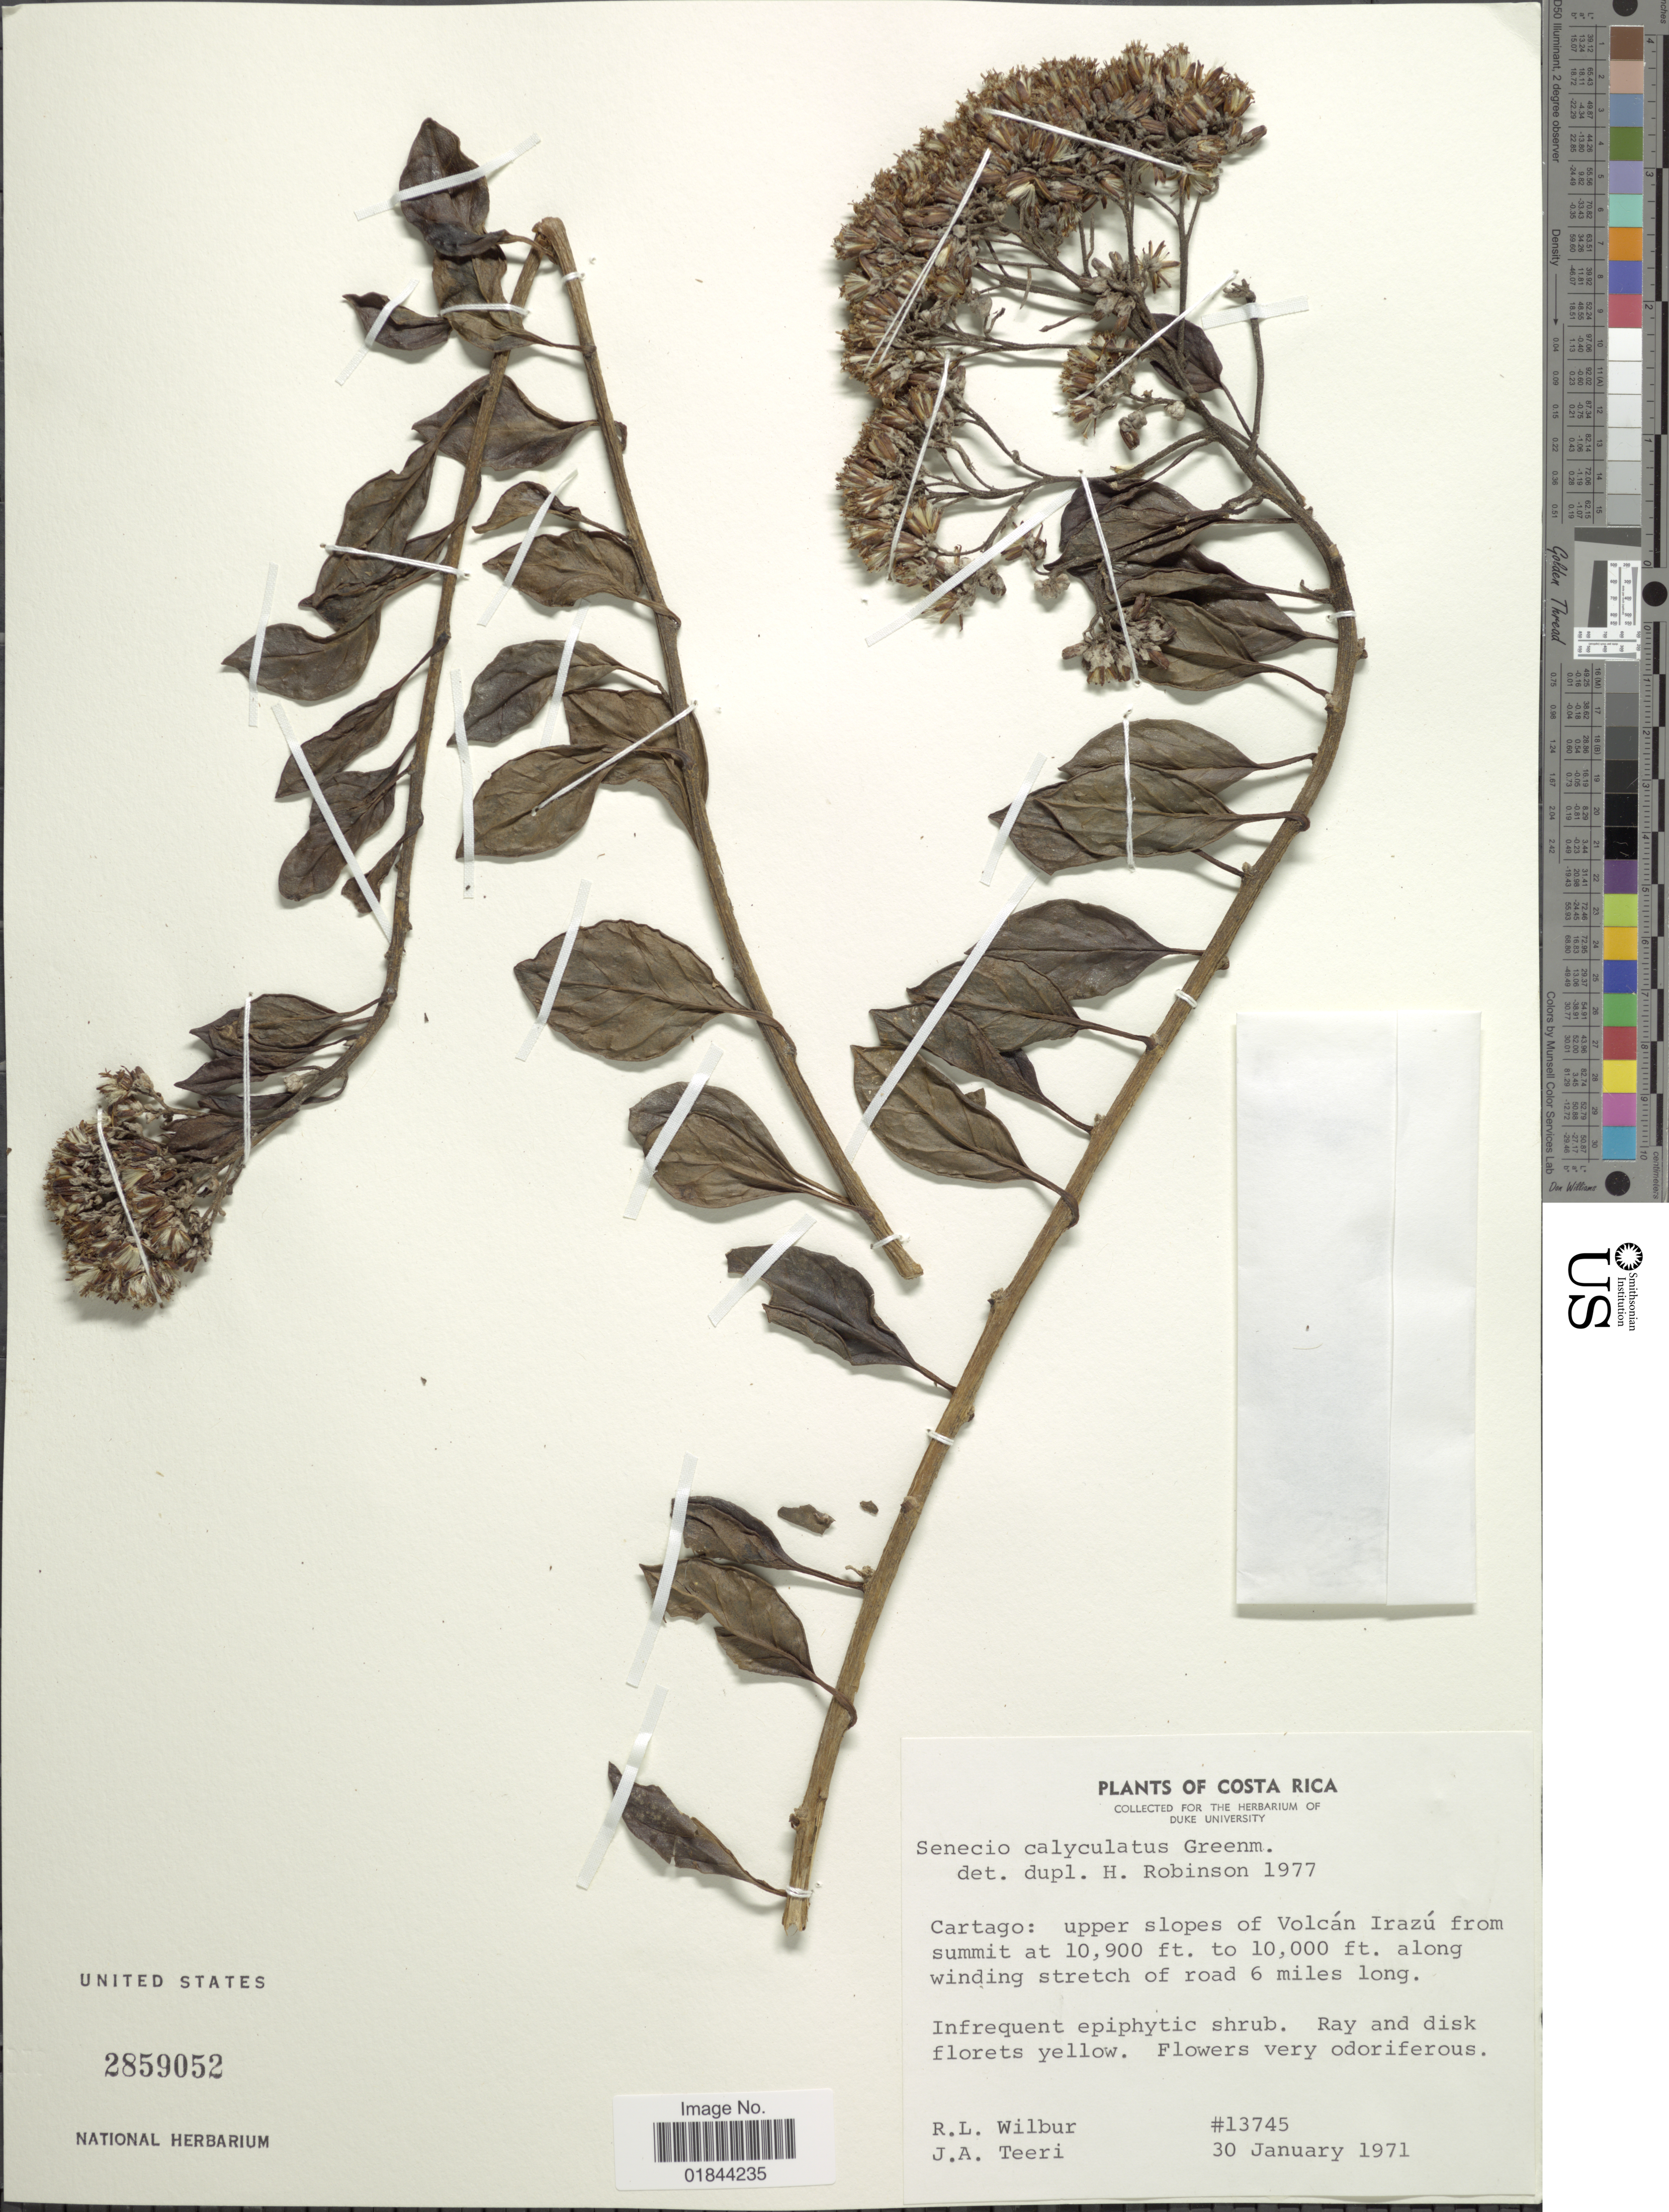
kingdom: Plantae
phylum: Tracheophyta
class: Magnoliopsida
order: Asterales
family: Asteraceae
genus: Pentacalia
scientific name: Pentacalia calyculata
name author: (Greenm.) H. Rob. & Cuatrec.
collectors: R. L. Wilbur & J. Teeri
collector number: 13745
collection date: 1971-01-30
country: Costa Rica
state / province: Cartago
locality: Upper slopes of Volcan Irazu from summit, along winding stretch of road 6 miles long.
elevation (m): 3048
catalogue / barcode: US 2859052